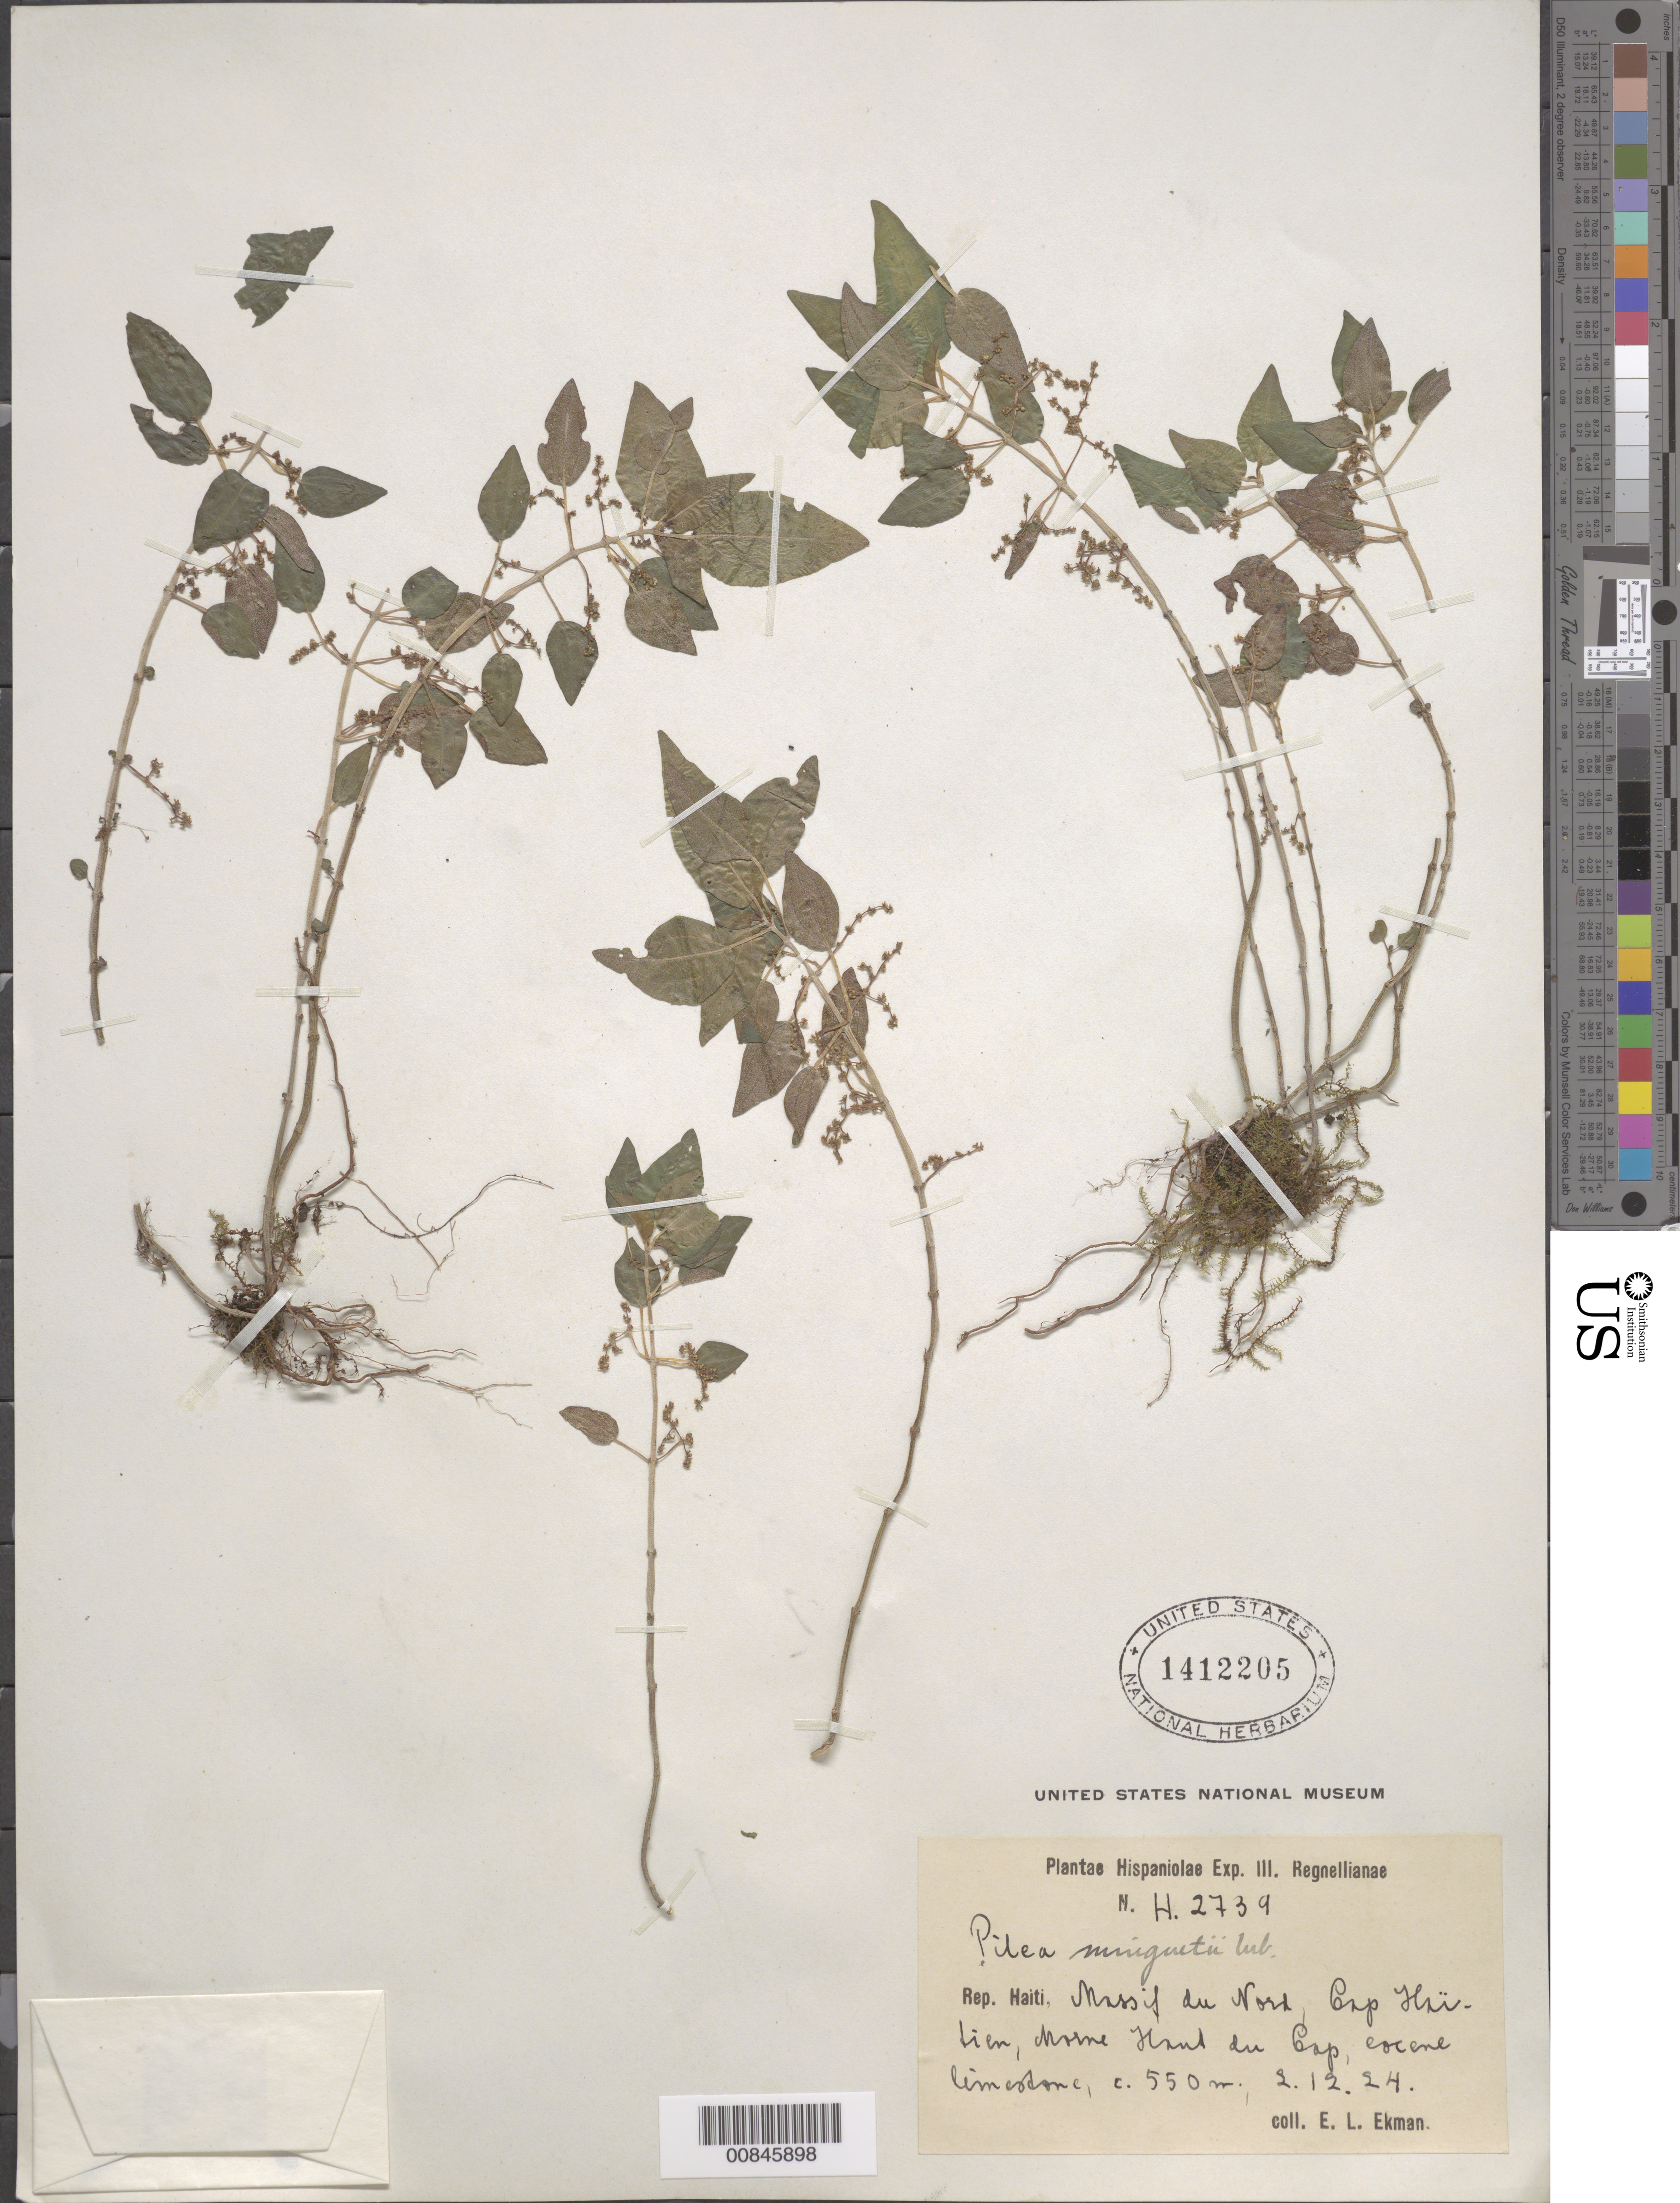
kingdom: Plantae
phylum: Tracheophyta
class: Magnoliopsida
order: Rosales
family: Urticaceae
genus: Pilea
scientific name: Pilea minguetii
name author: Urb.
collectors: E. L. Ekman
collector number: H 2739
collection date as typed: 02 Dec 1924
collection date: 1924-12-02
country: Haiti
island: Hispaniola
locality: Massif du Nord, Cap Haitien, Haut du Cap.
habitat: Eocene limestone.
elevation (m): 550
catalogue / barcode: US 1412205